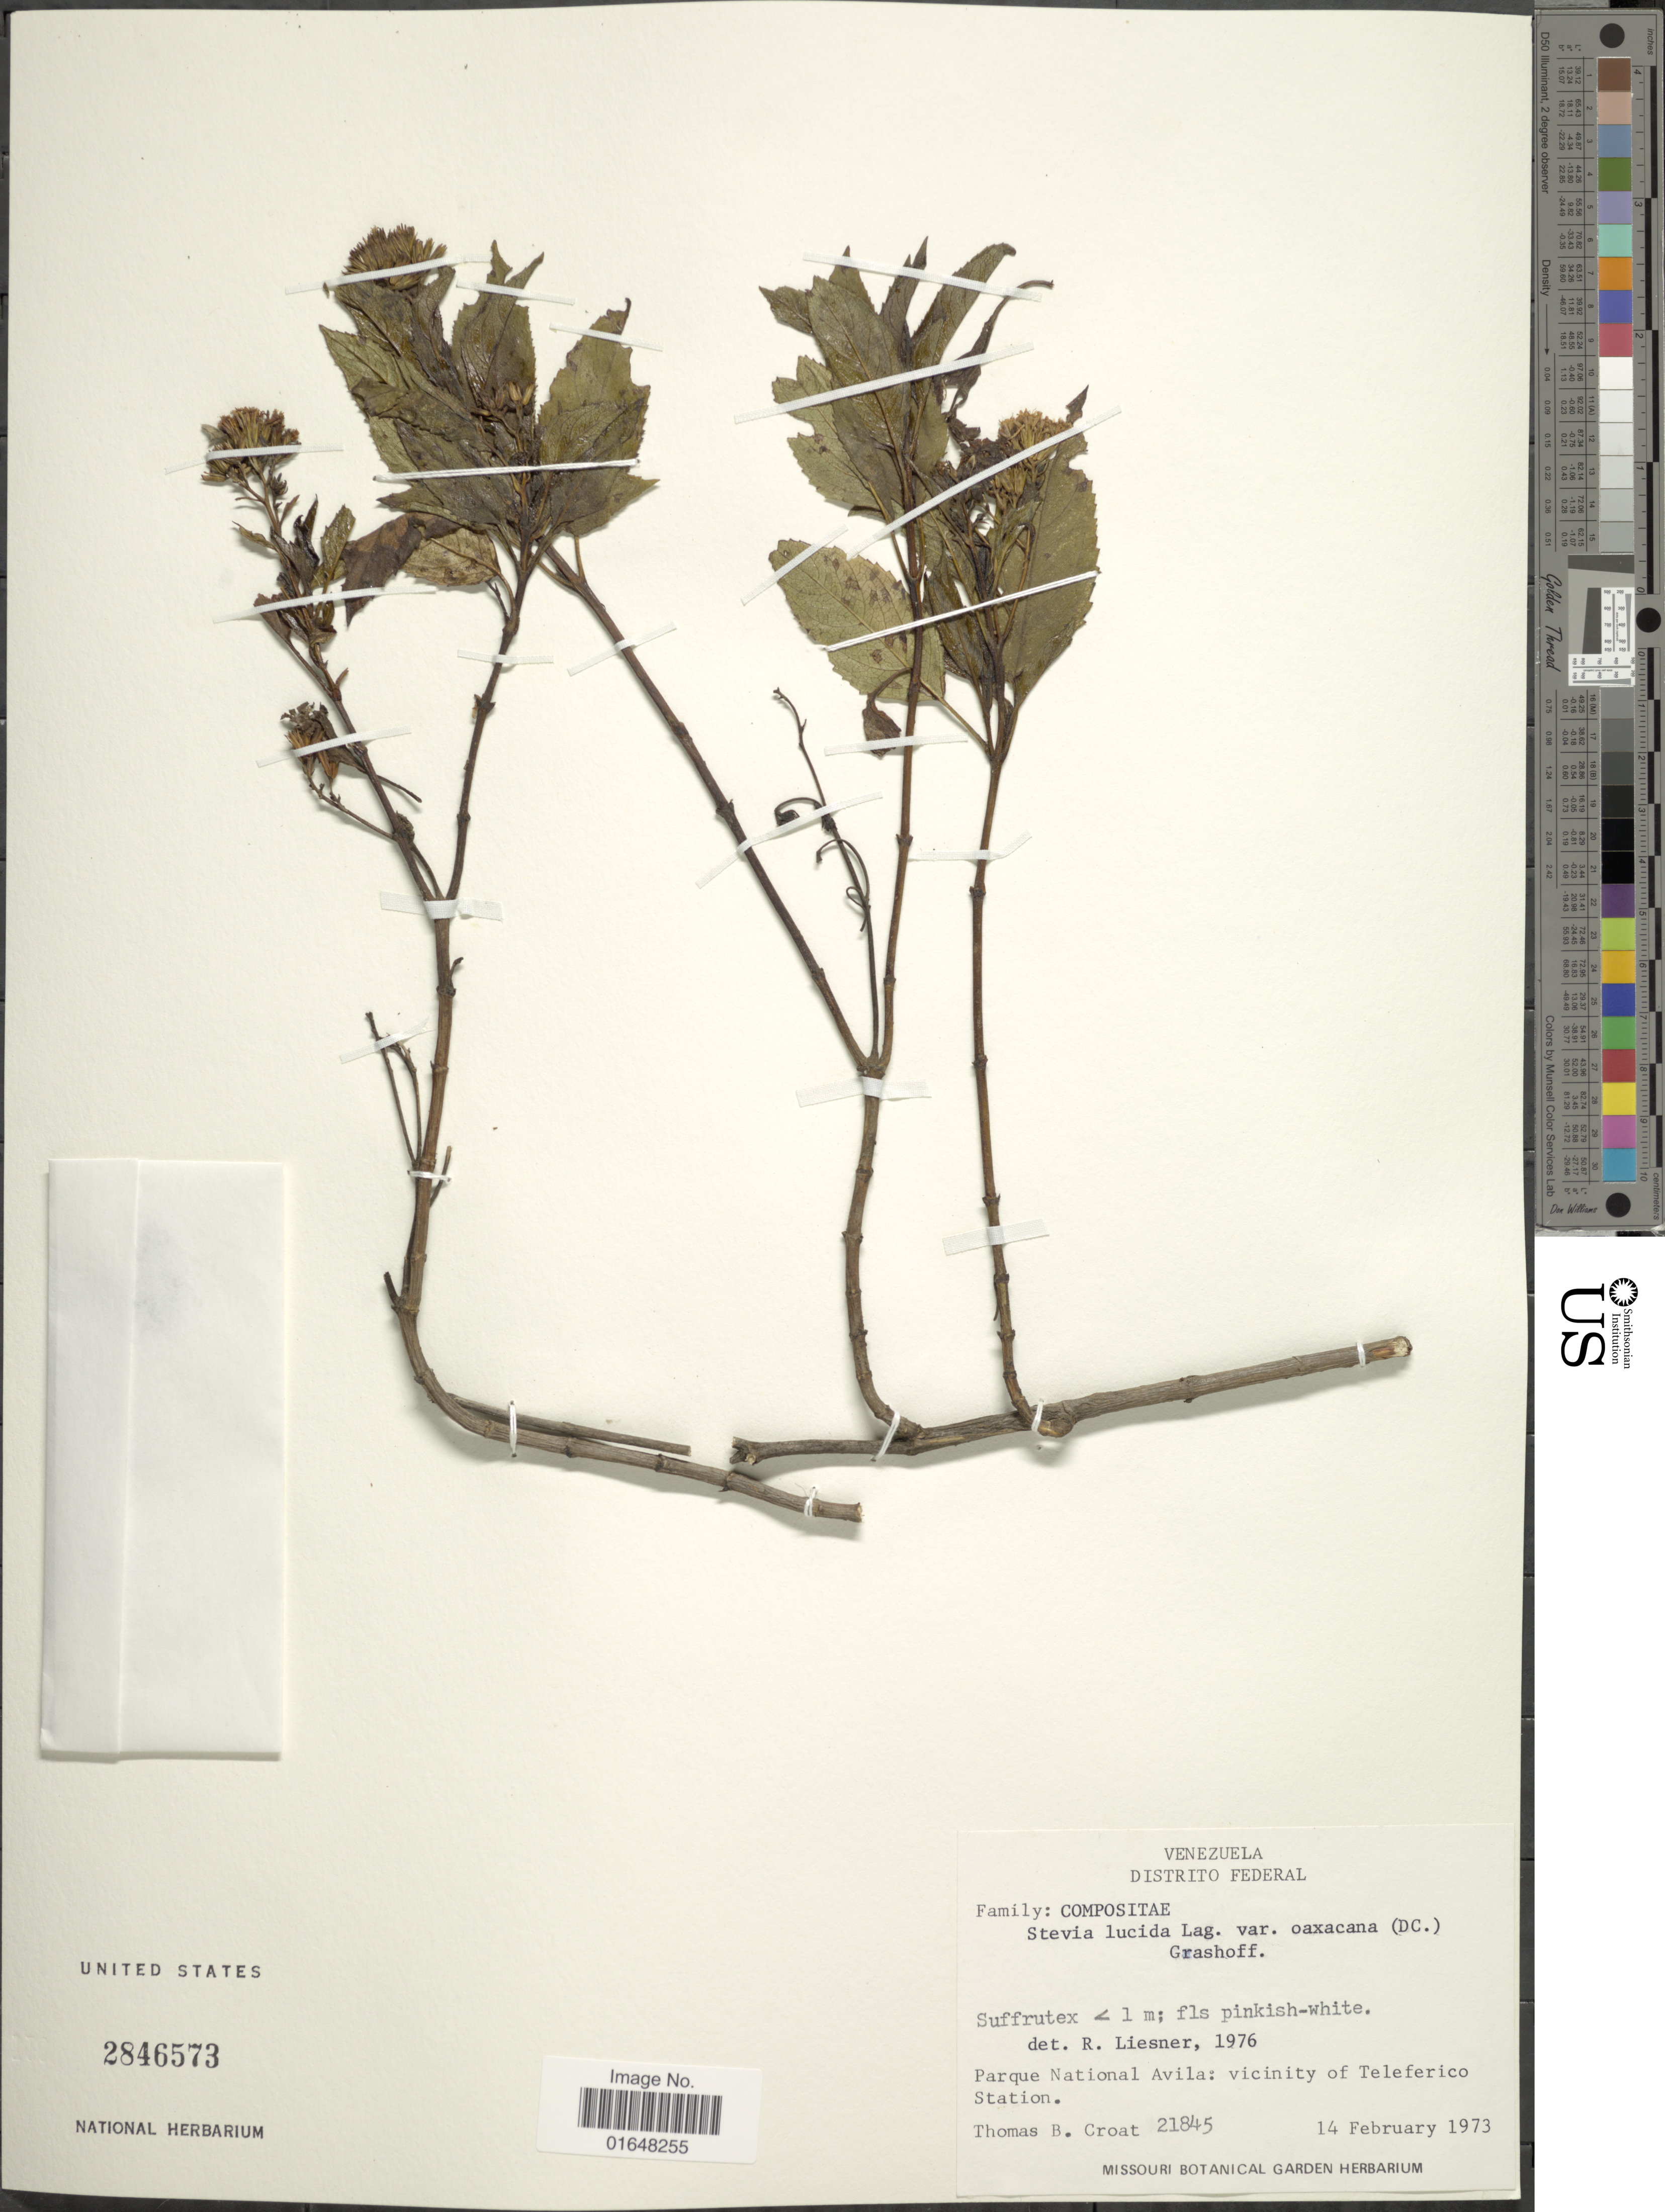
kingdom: Plantae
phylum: Tracheophyta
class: Magnoliopsida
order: Asterales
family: Asteraceae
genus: Stevia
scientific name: Stevia lucida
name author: Lag.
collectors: T. B. Croat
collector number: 21845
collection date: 1973-02-14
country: Venezuela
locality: Distrito Federal, Parque Nacional Avila,vicinity of Teleferico Station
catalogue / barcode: US 2846573